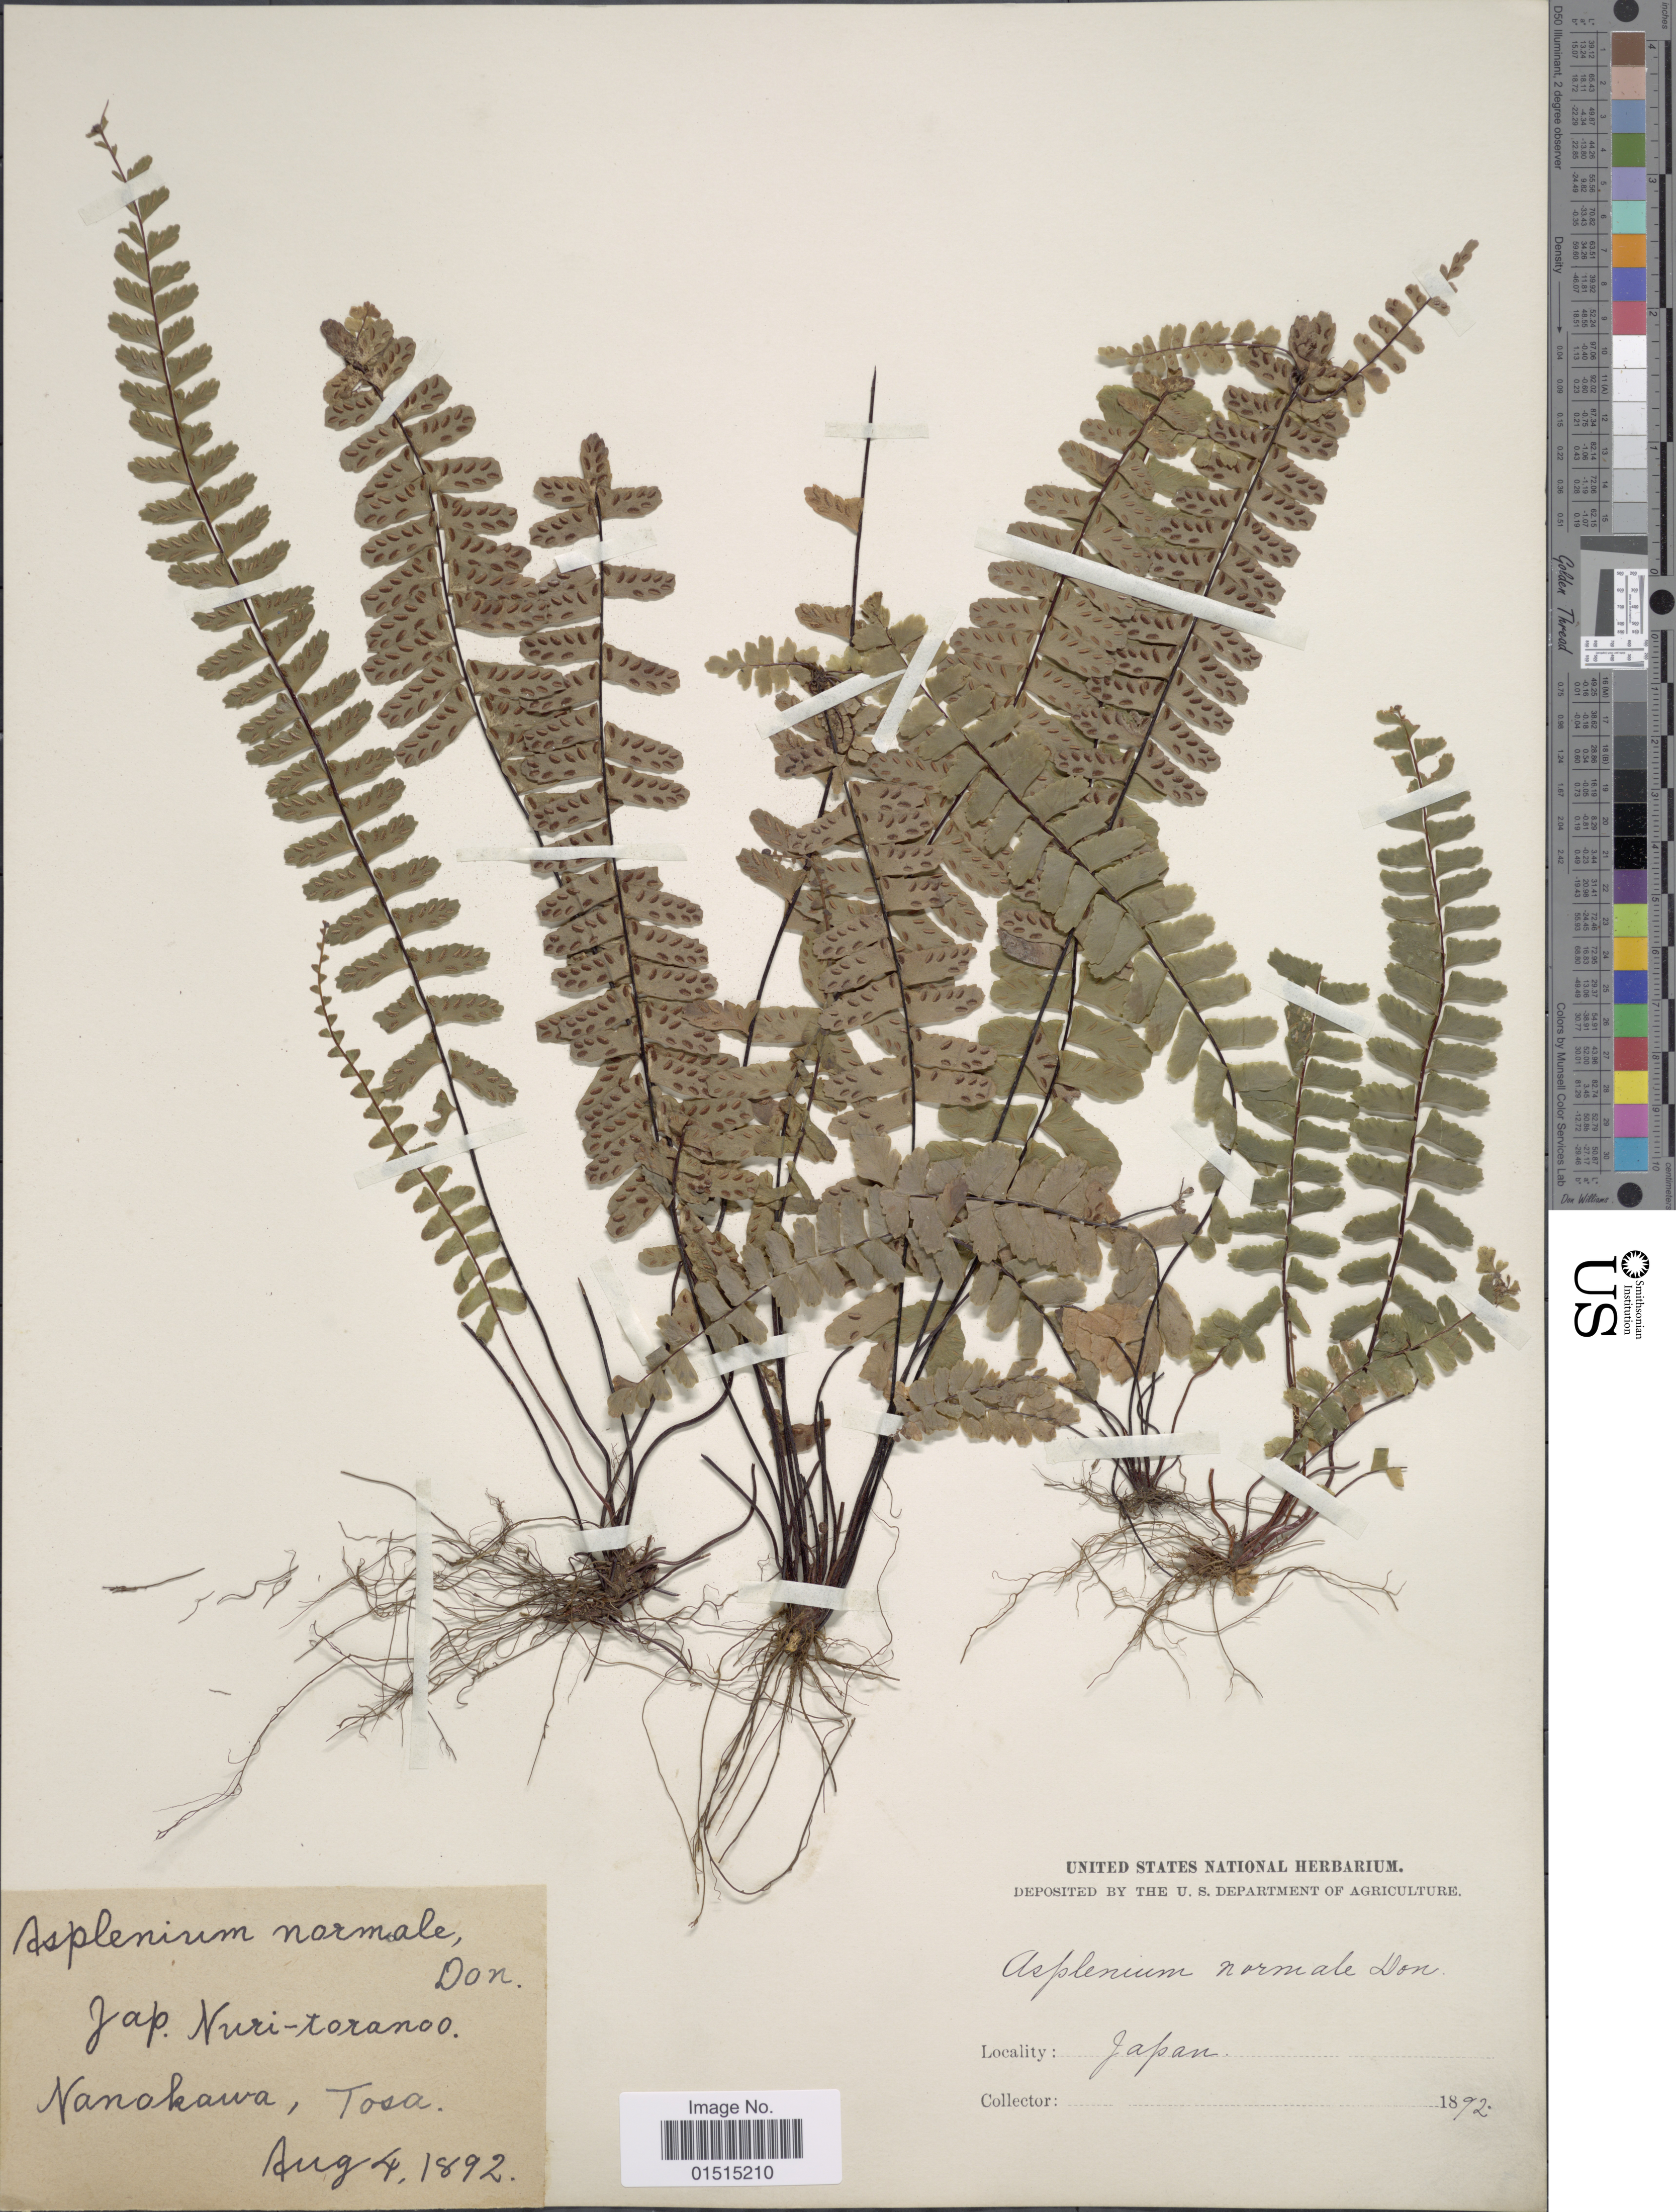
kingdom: Plantae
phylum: Tracheophyta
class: Polypodiopsida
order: Polypodiales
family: Aspleniaceae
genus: Asplenium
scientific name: Asplenium normale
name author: D. Don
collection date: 1892-08-04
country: Japan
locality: Nuri-toranoo, Nanokawa, Tosa